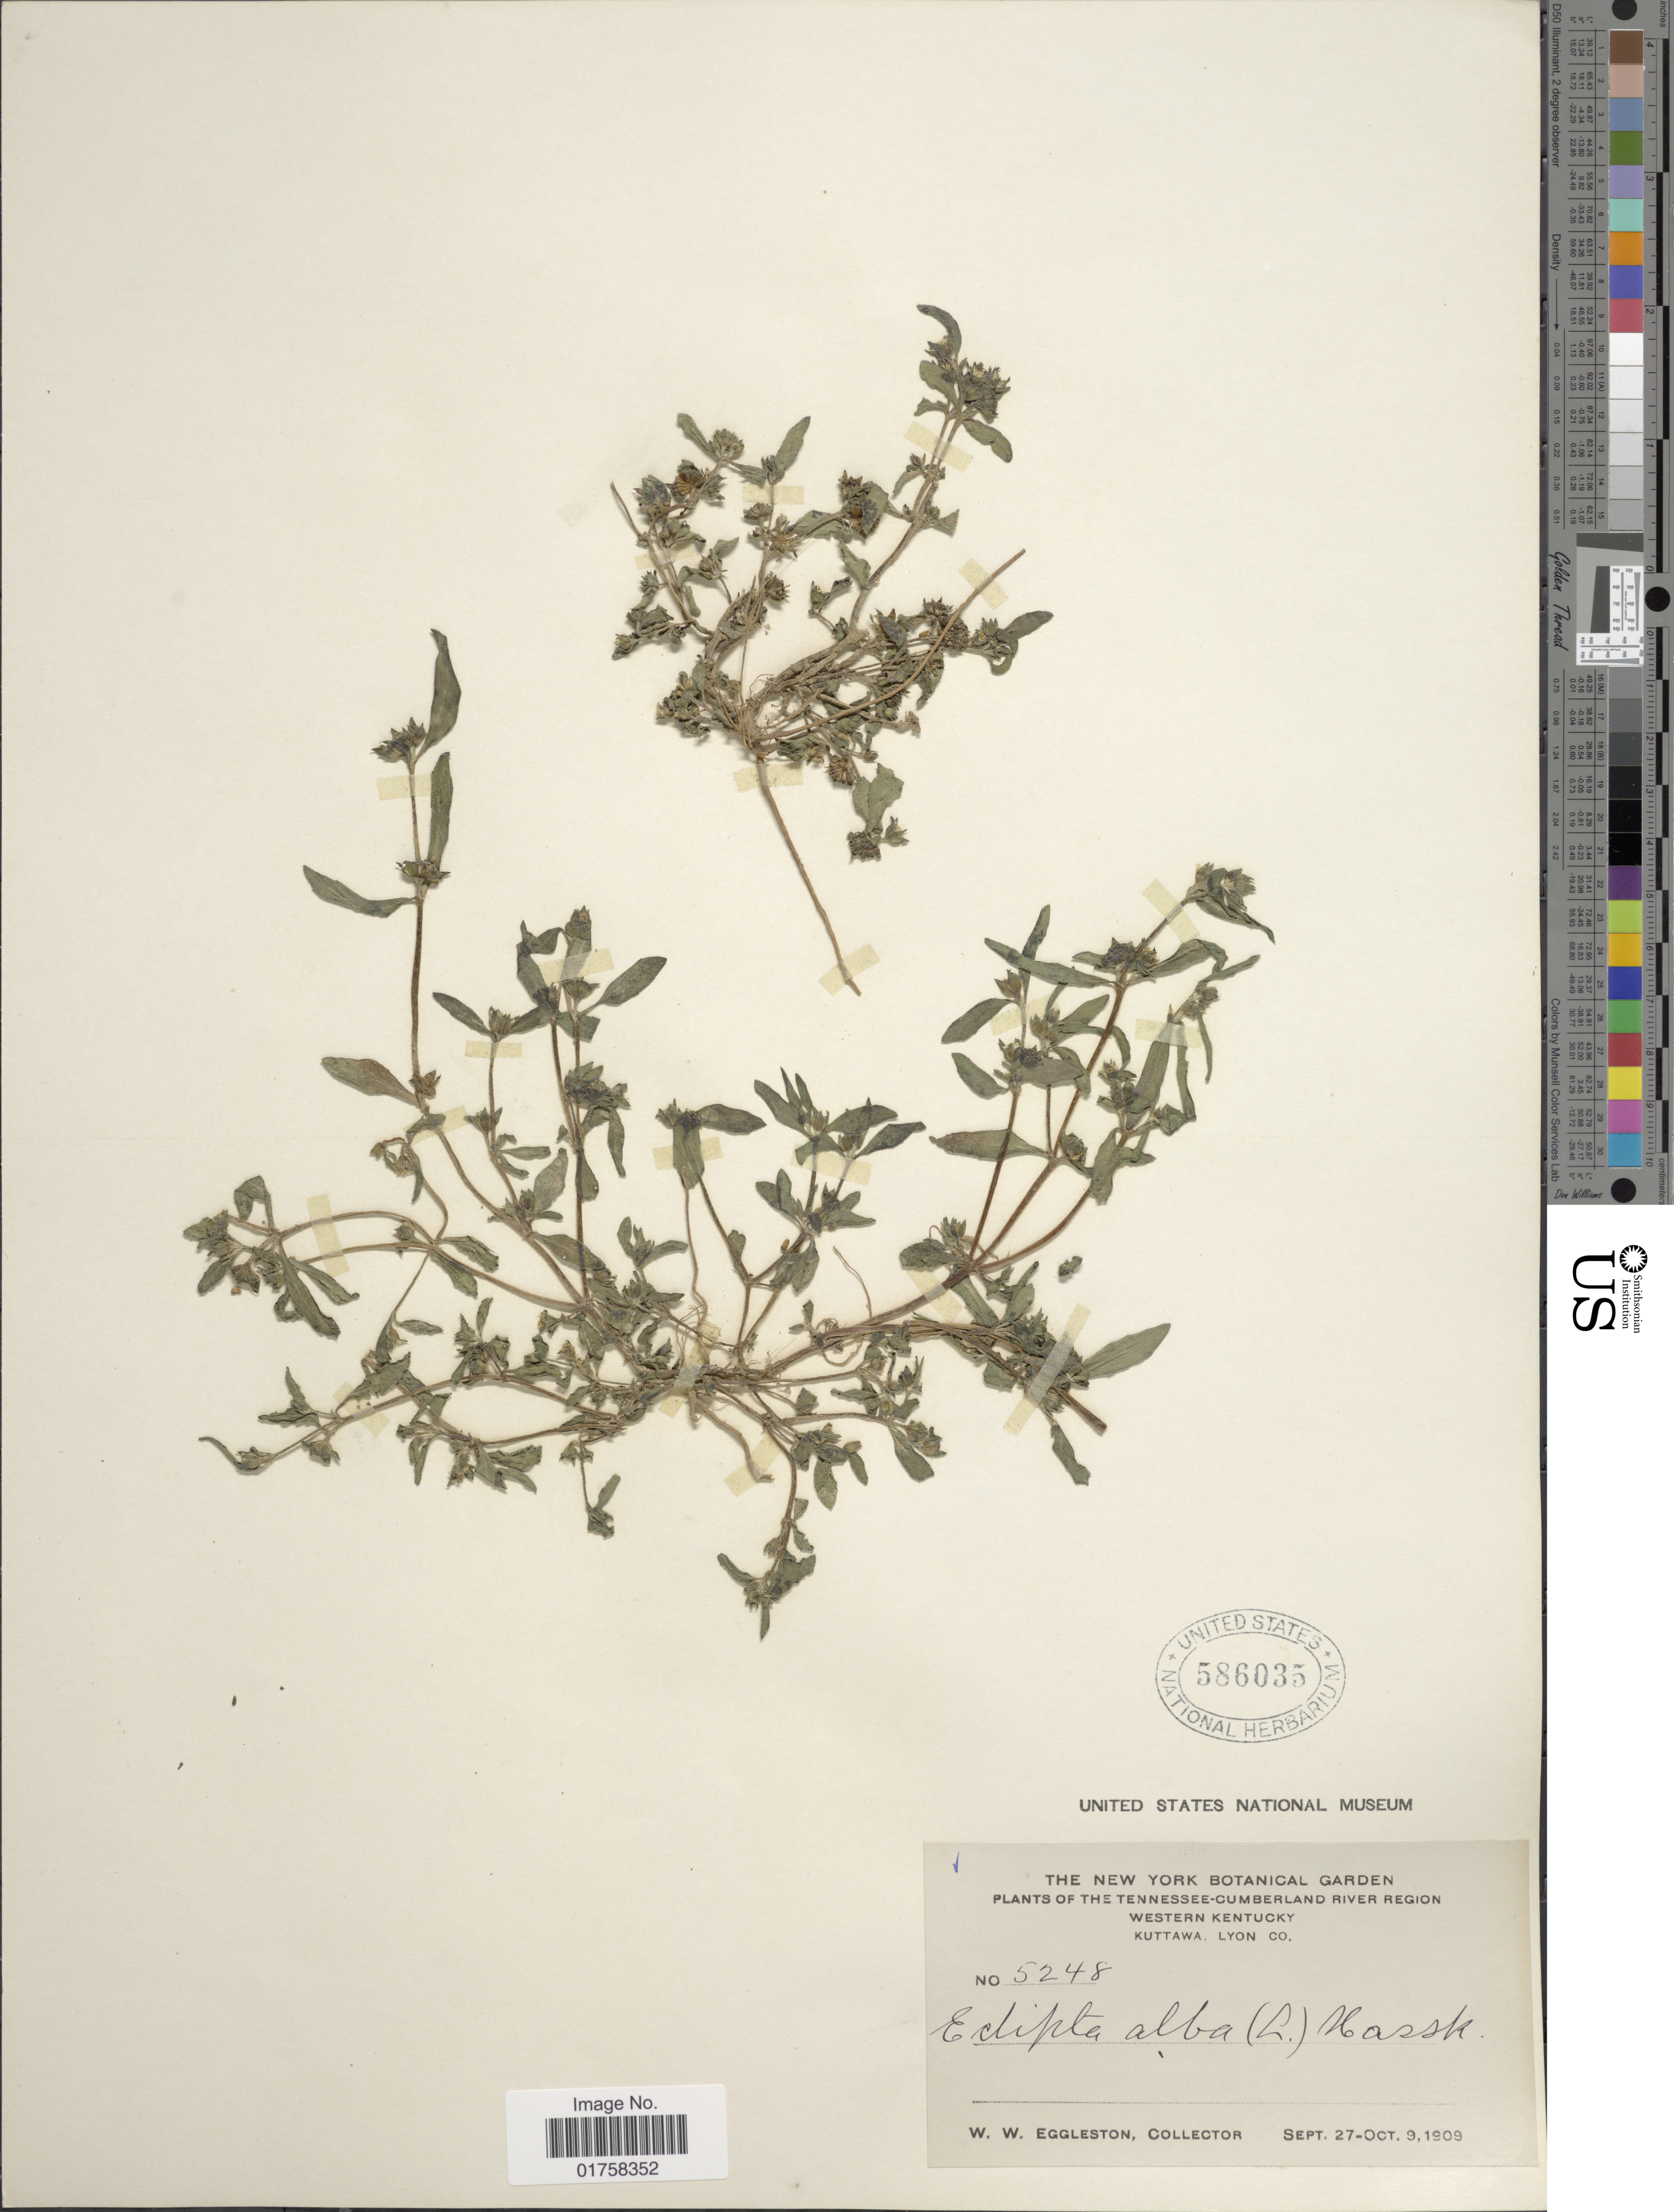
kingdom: Plantae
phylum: Tracheophyta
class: Magnoliopsida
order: Asterales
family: Asteraceae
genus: Eclipta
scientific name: Eclipta alba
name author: (L.) Hassk.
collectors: W. W. Eggleston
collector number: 5248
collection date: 1909-09-27/1909-10-09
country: United States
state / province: Kentucky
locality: The Tennessee-Cumberland River Region Western Kentucky, Kuttawa, Lyon Co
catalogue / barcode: US 586035